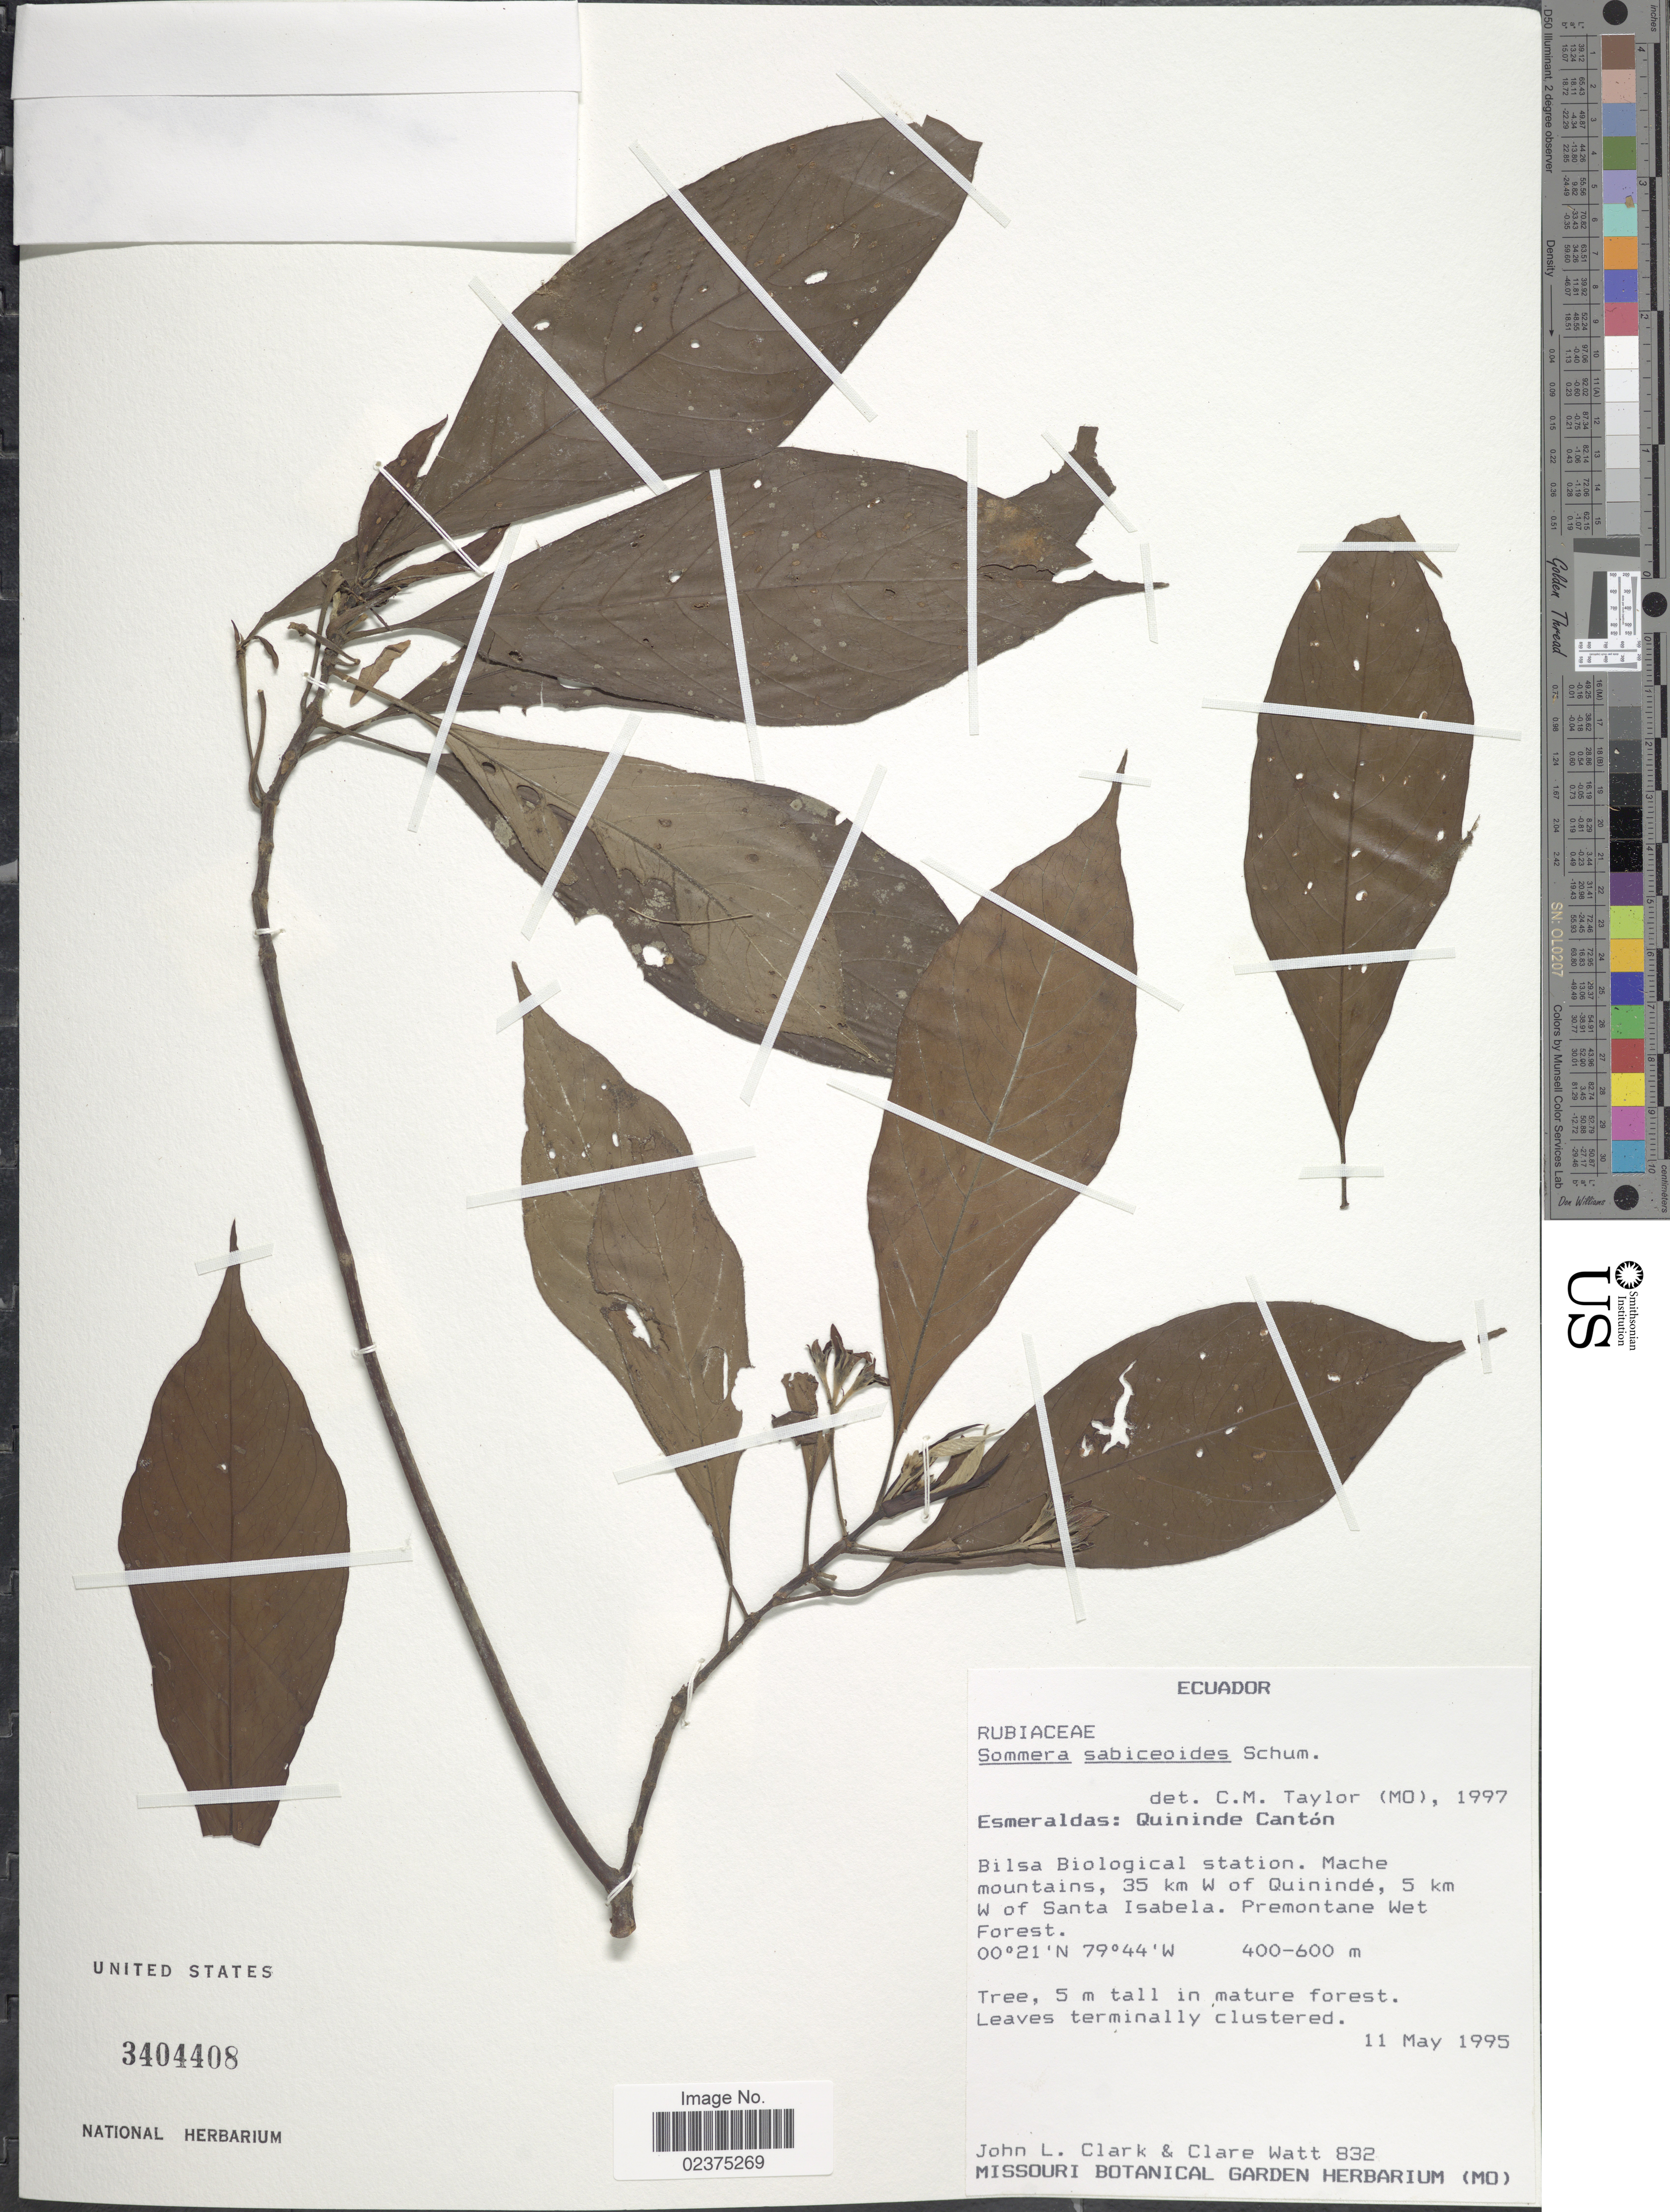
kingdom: Plantae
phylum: Tracheophyta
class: Magnoliopsida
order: Gentianales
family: Rubiaceae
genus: Sommera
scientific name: Sommera sabiceoides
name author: K. Schum.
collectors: J. L. Clark & C. Watt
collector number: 832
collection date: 1995-05-11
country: Ecuador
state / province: Esmeraldas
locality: Quininde Cantón, Bilsa Biological station. Mache mountains, 35 km W of Quinindé, 5 km W of Santa Isabela. Premontane Wet Forest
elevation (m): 400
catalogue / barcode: US 3404408